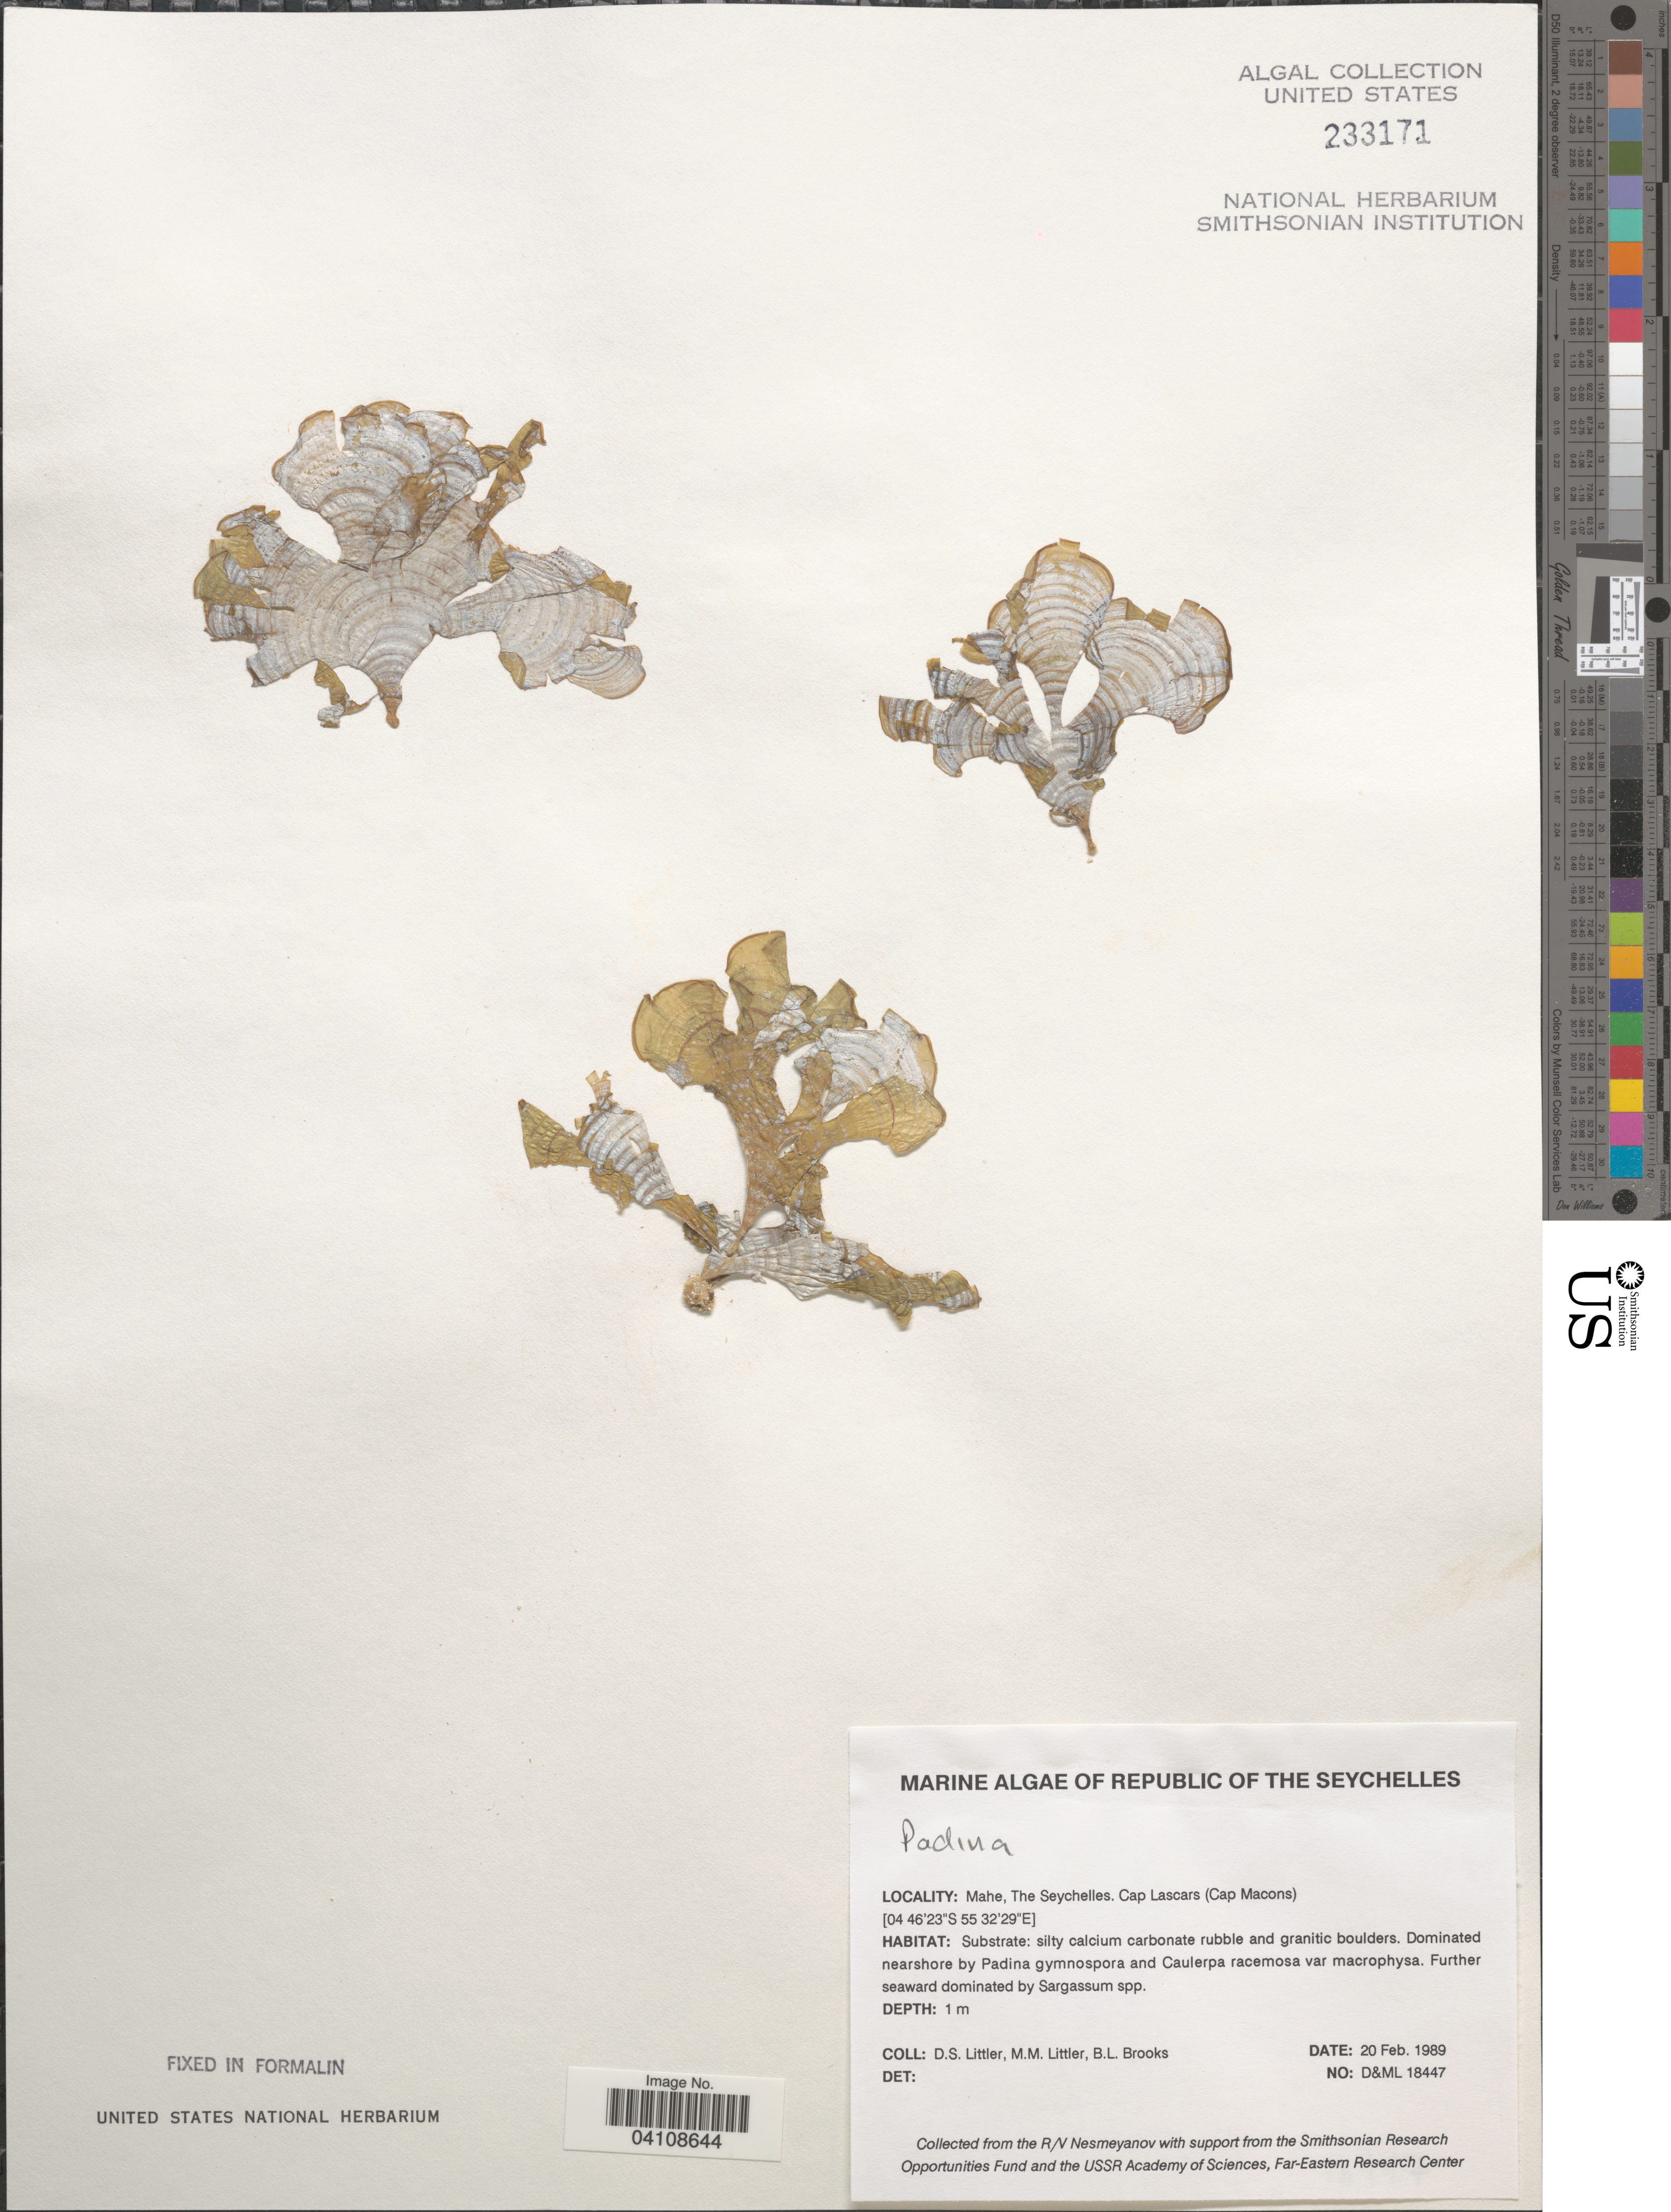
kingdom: Chromista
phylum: Ochrophyta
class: Phaeophyceae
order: Dictyotales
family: Dictyotaceae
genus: Padina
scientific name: Padina sp.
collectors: D. S. Littler & B. Brooks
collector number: D&ML18447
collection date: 1989-02-20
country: Seychelles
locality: Republic of The Seychelles. Mahe. Cap Lascars (Cap Macons).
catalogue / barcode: US 233171